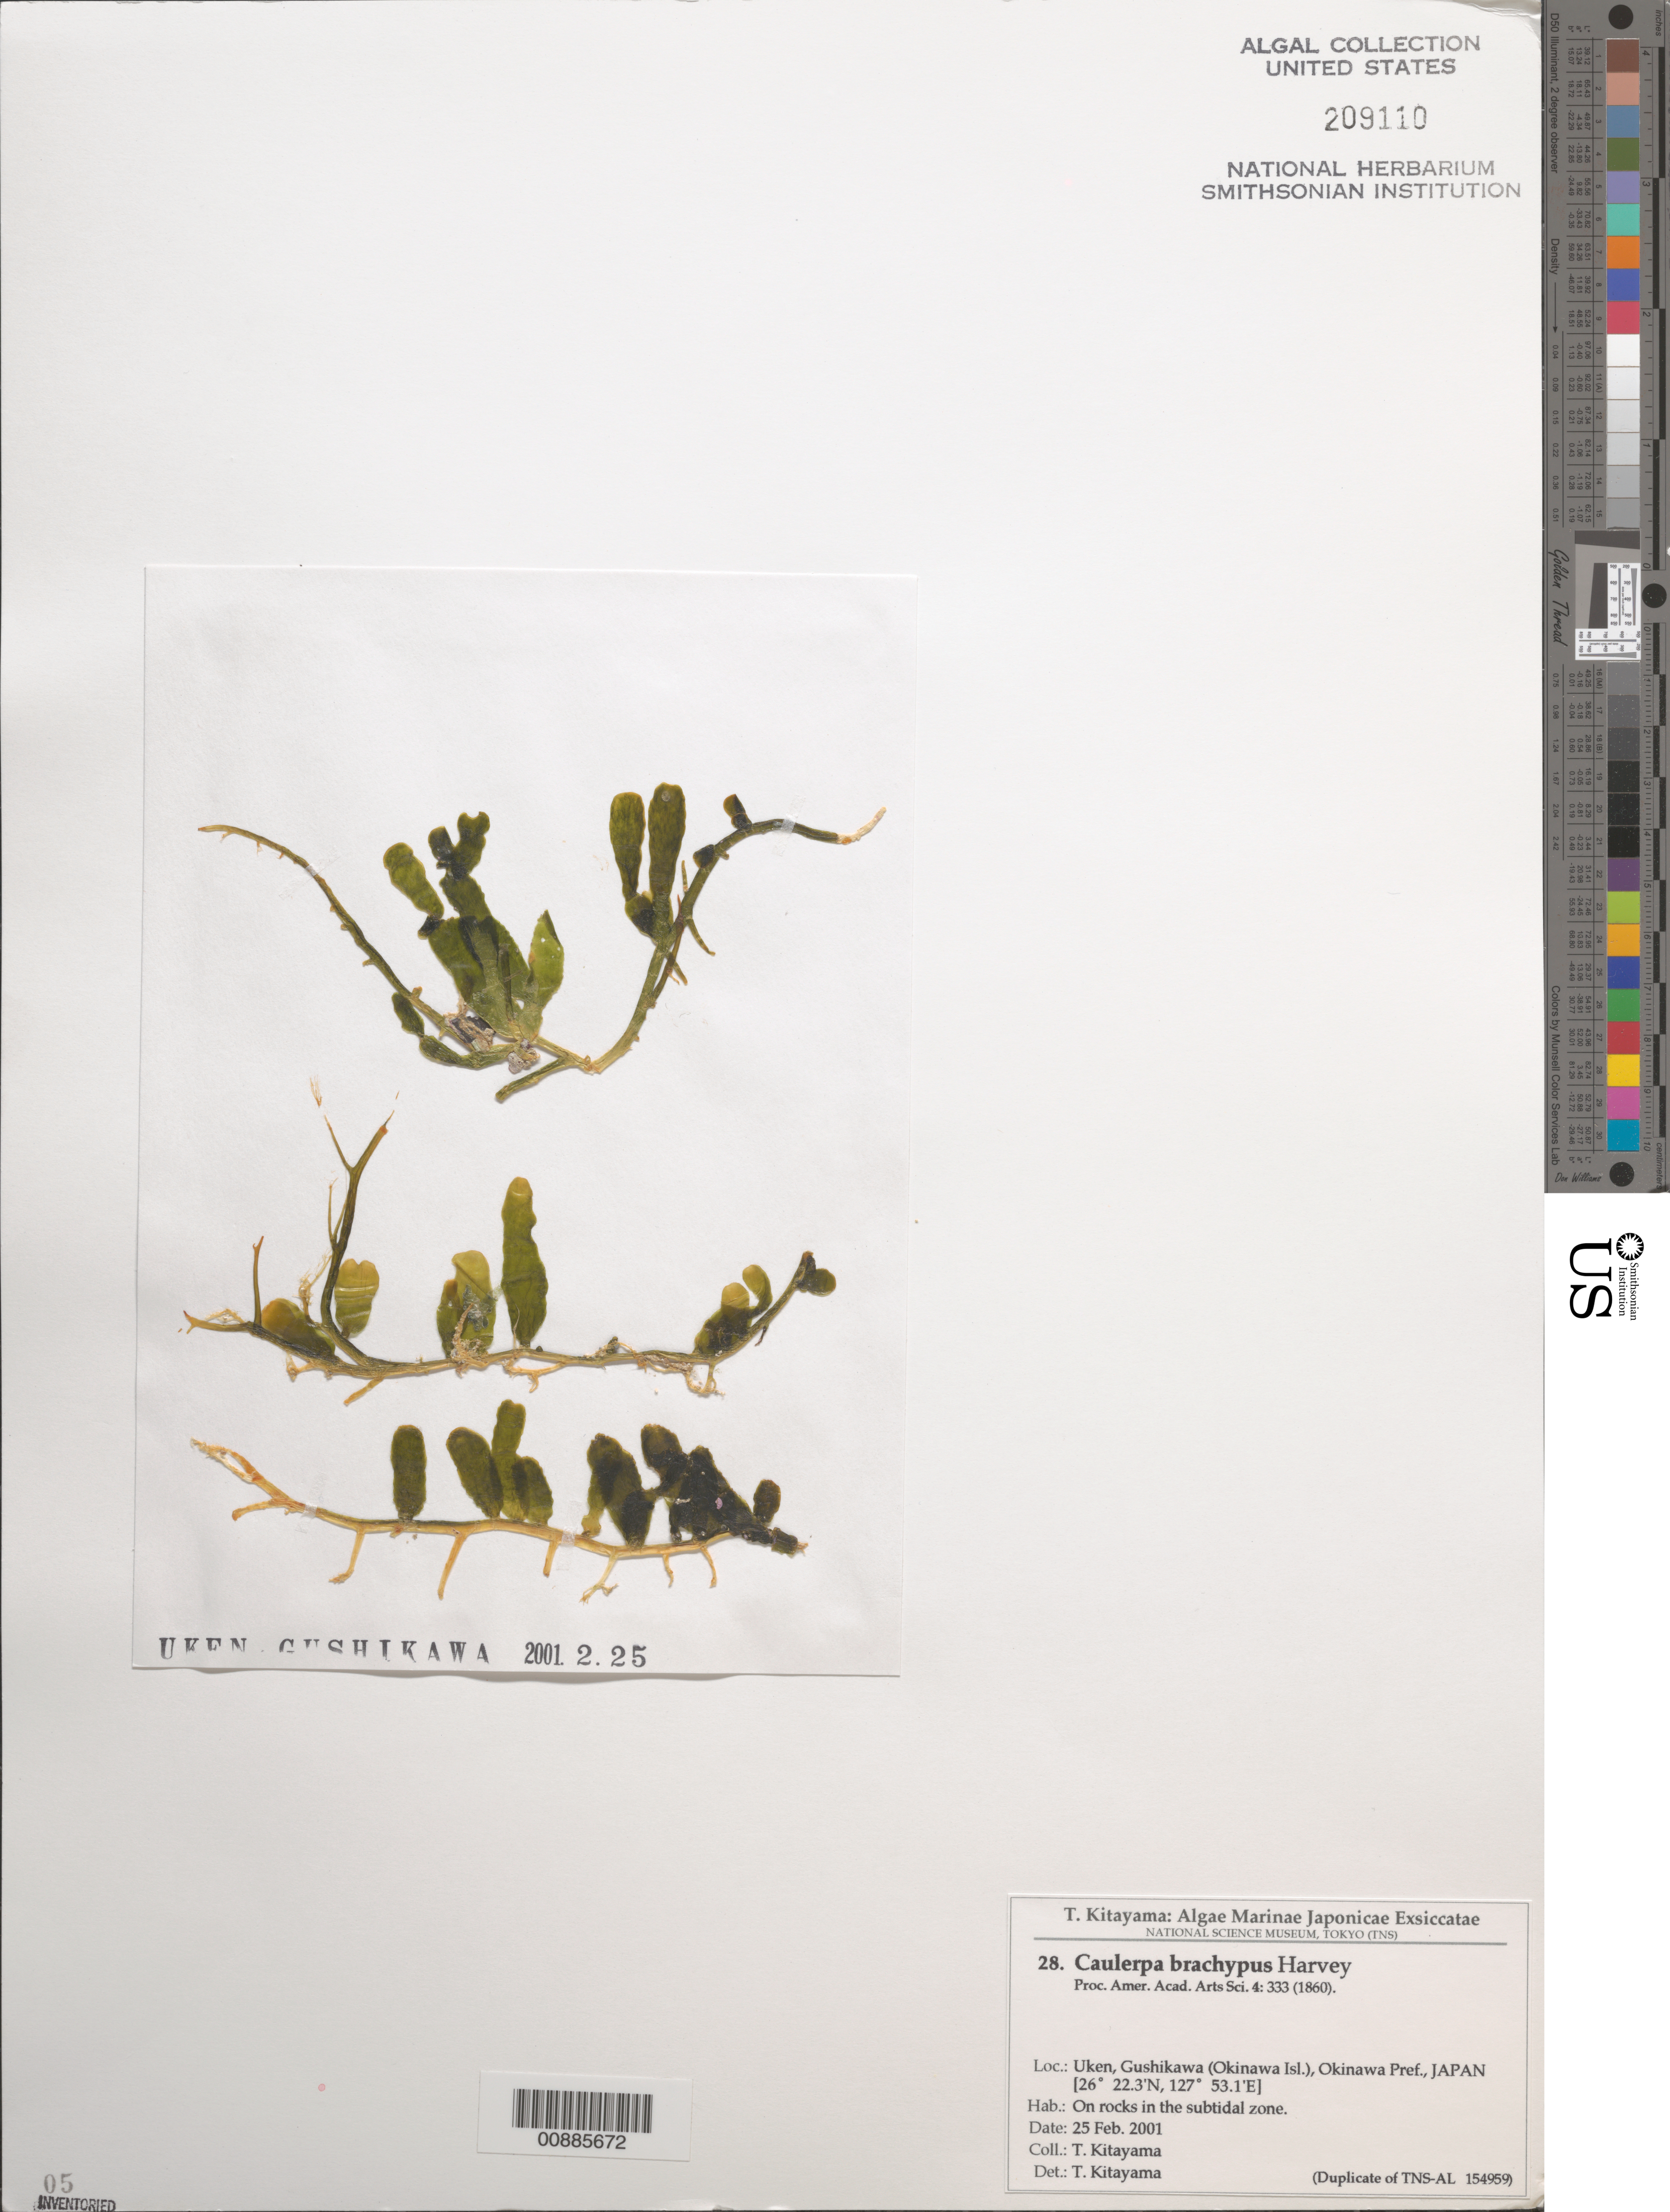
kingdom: Plantae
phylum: Chlorophyta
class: Ulvophyceae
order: Bryopsidales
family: Caulerpaceae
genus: Caulerpa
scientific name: Caulerpa brachypus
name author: Harv.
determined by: Kitayama, T.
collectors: T. Kitayama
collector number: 28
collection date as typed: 25 Feb 2001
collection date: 2001-02-25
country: Japan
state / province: Okinawa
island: Okinawa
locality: Uken, Gushikawa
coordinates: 26 22.3' N, 127 53.1' E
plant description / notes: Kitayama, T., Algae Marinae Japonicae Exsiccatae, Fasc. II (Nos. 26-50)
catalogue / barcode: US 209110